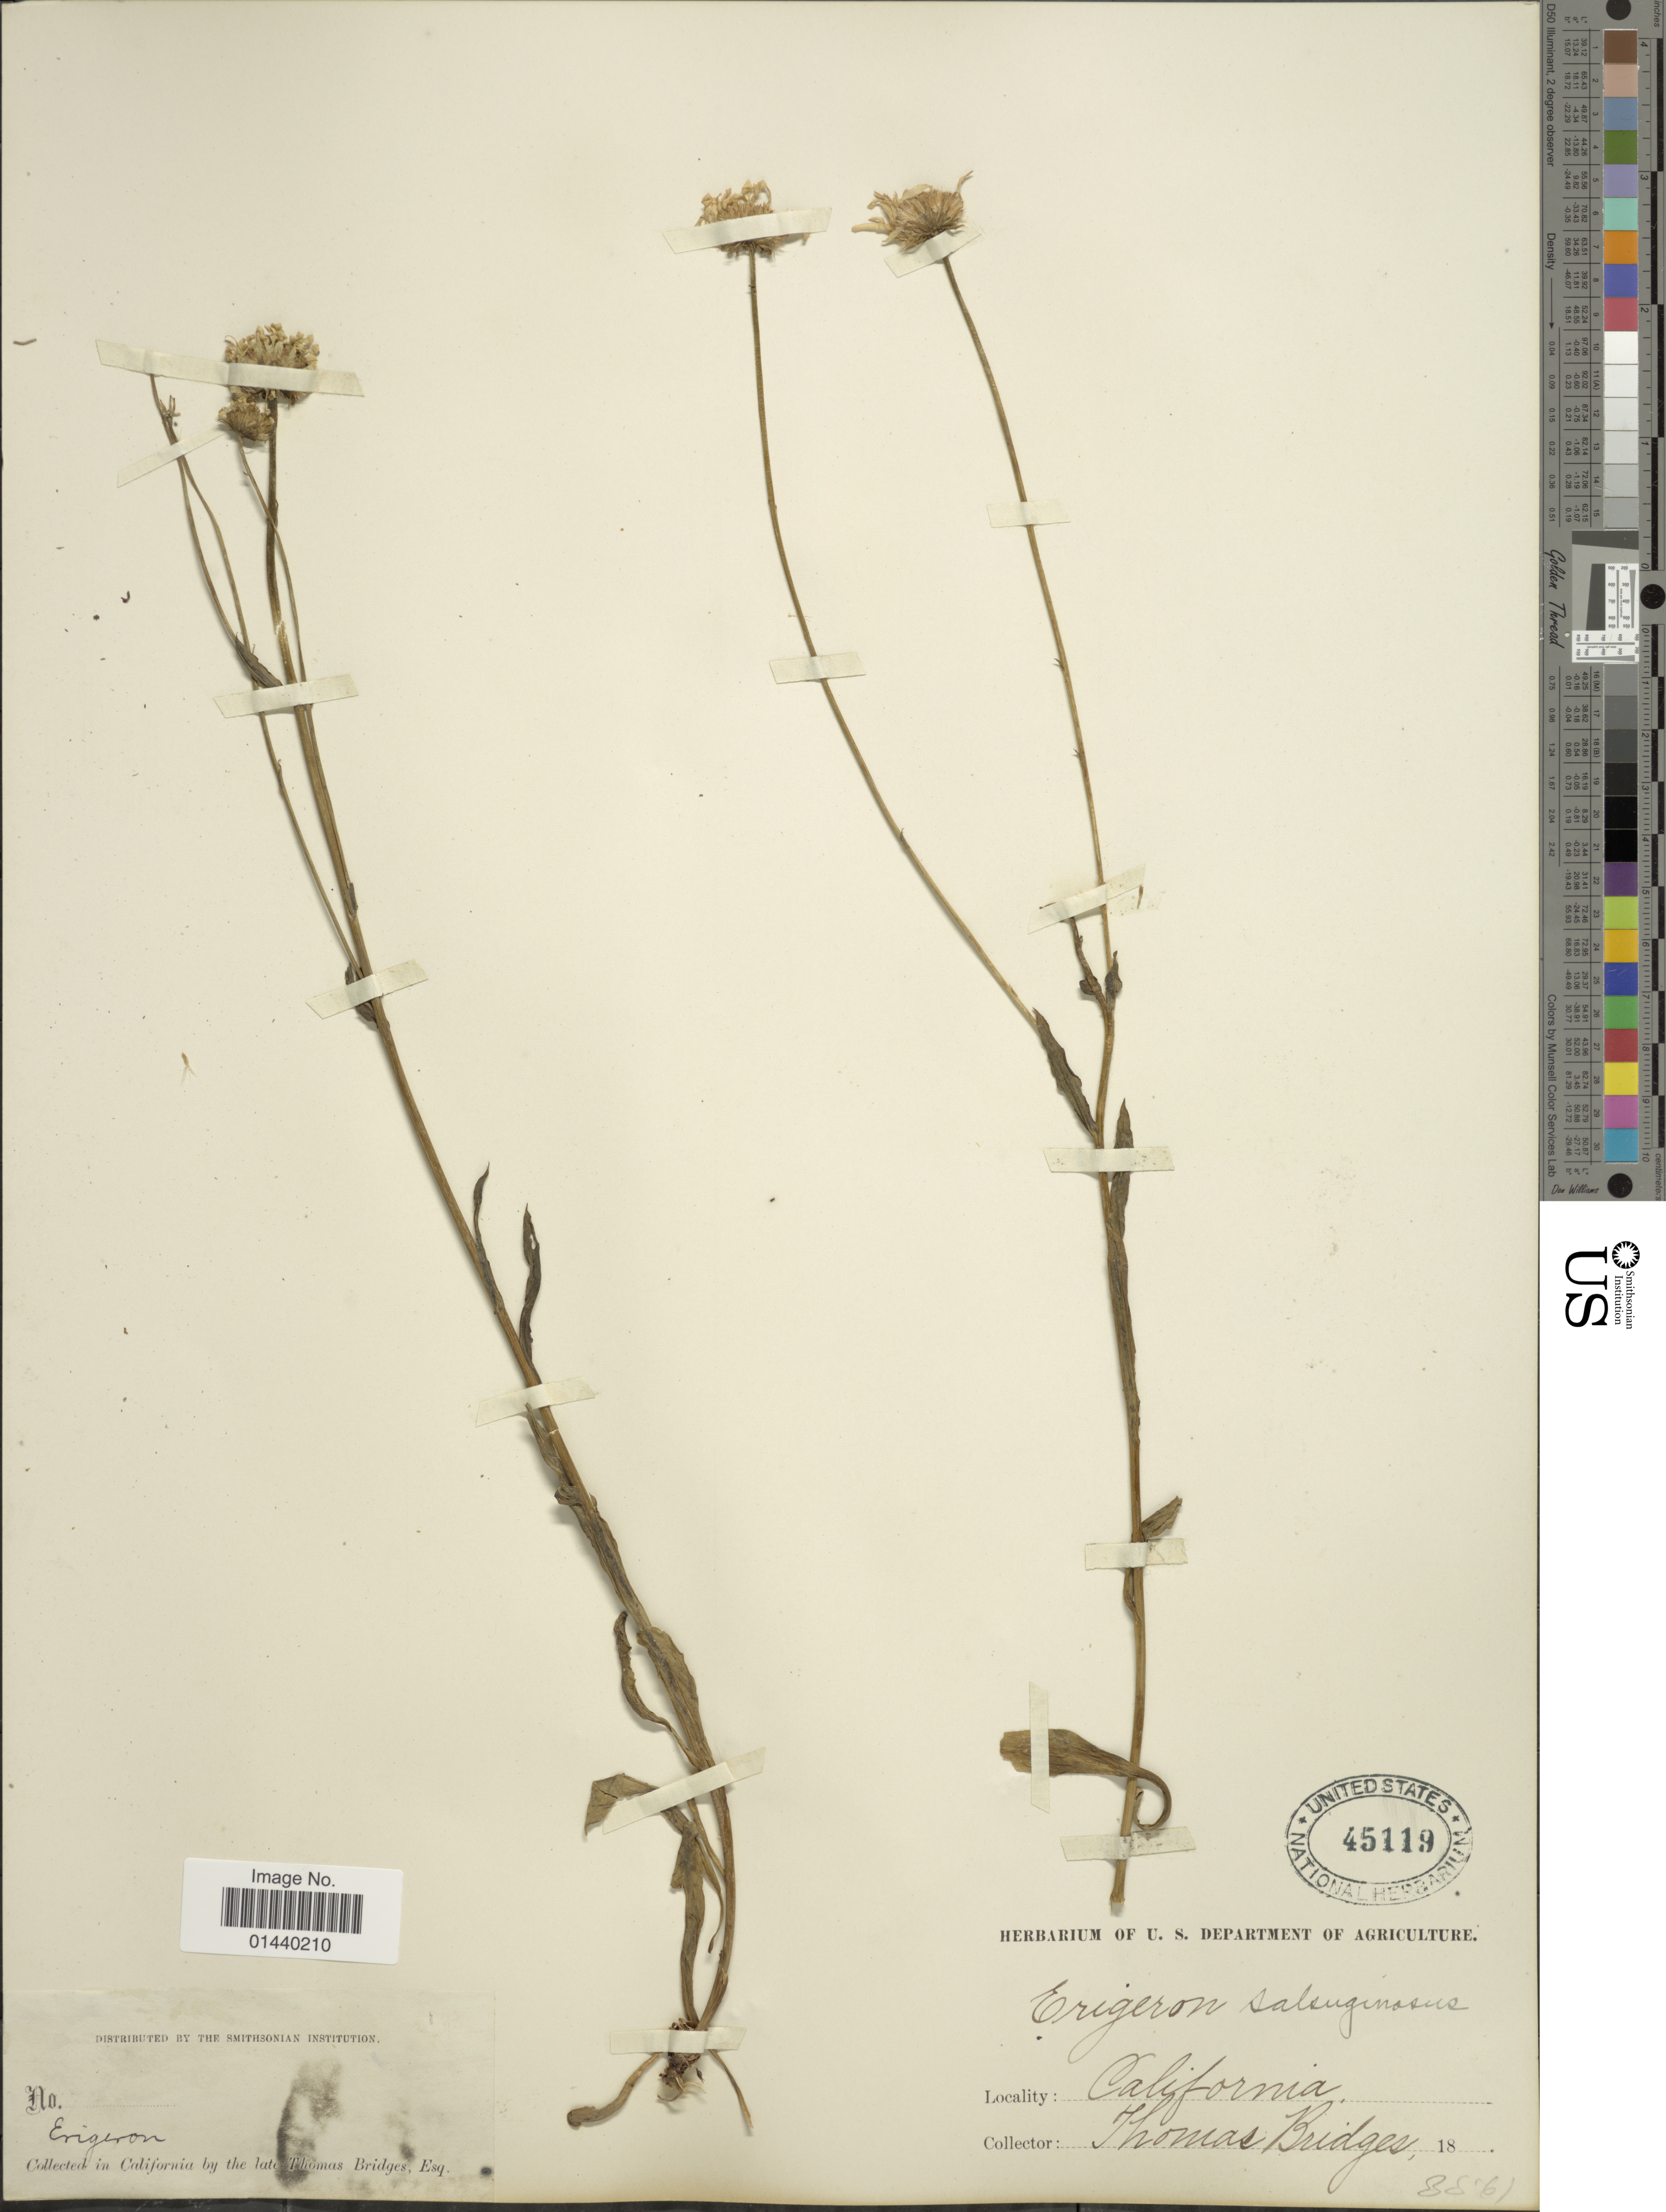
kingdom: Plantae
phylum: Tracheophyta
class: Magnoliopsida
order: Asterales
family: Asteraceae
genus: Erigeron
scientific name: Erigeron salsuginosus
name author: (Richardson ex R. Br.) A. Gray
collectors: T. Bridges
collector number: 8861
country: United States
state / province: California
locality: California.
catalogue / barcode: US 45119